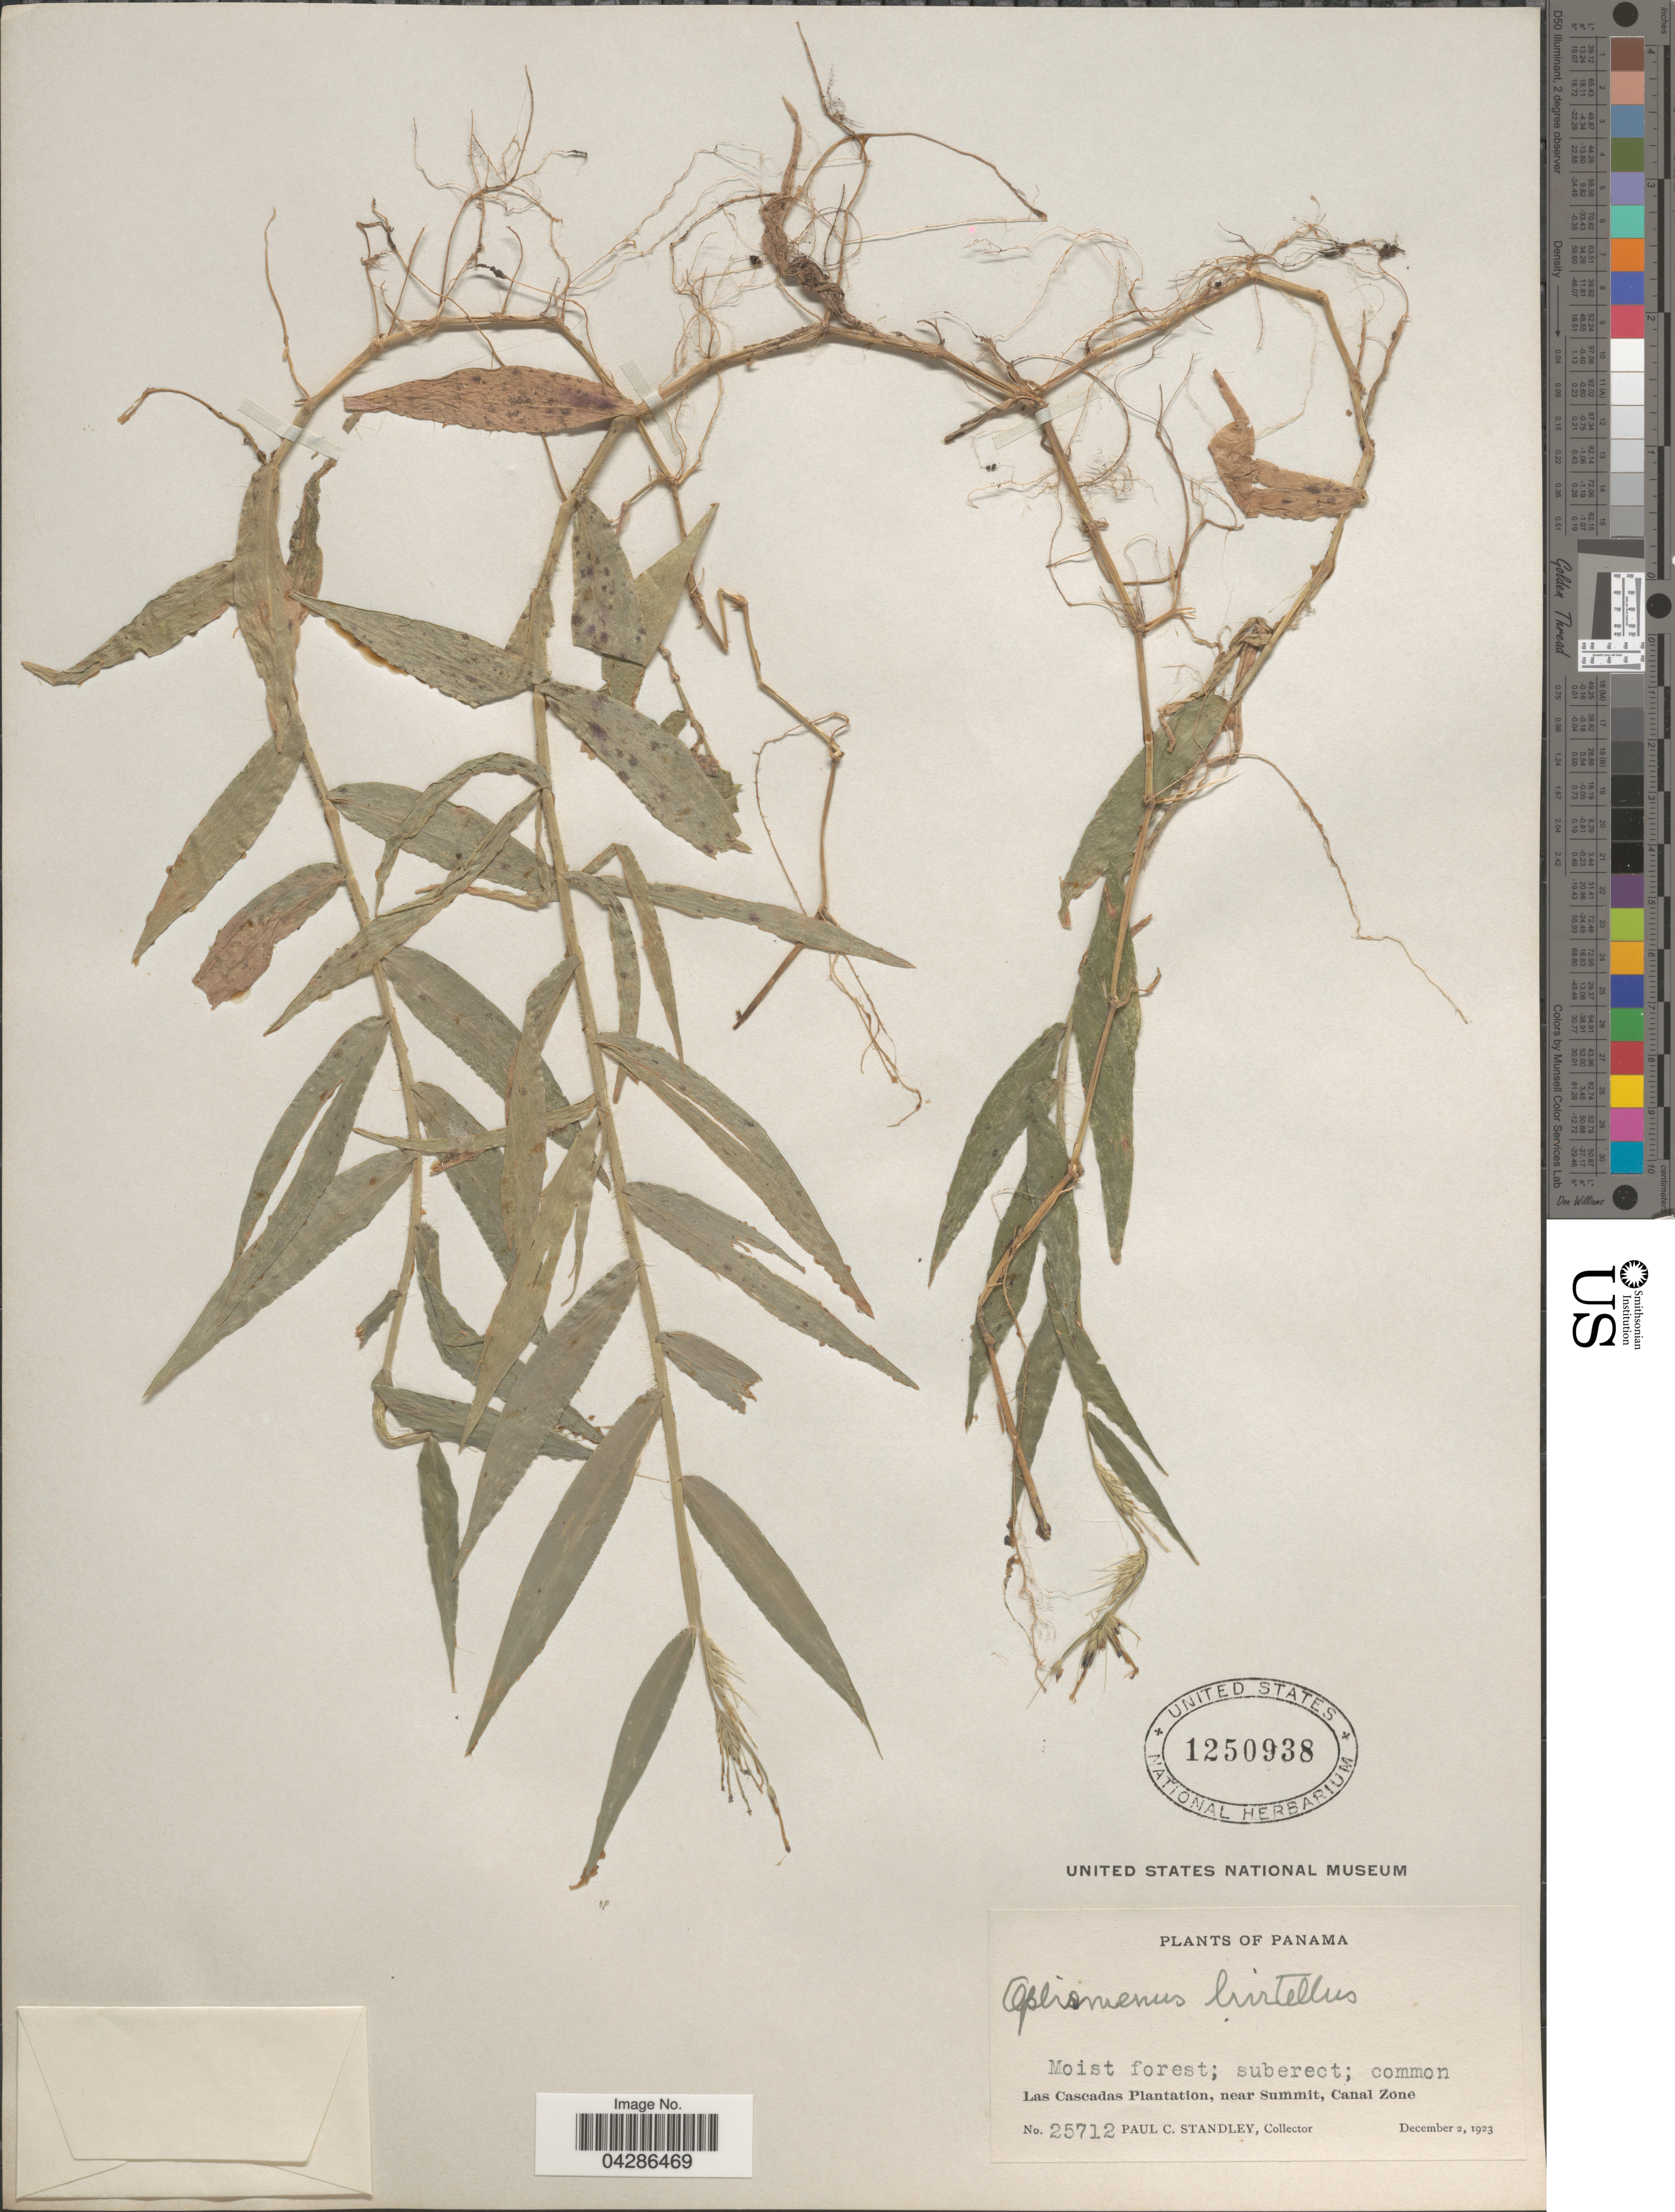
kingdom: Plantae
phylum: Tracheophyta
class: Liliopsida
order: Poales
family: Poaceae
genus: Oplismenus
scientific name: Oplismenus hirtellus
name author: (L.) P. Beauv.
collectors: P. C. Standley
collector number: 25712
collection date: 1923-12-02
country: Panama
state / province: Colón / Panamá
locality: Las Cascadas Plantation, near Summit, Canal Zone.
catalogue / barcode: US 1250938